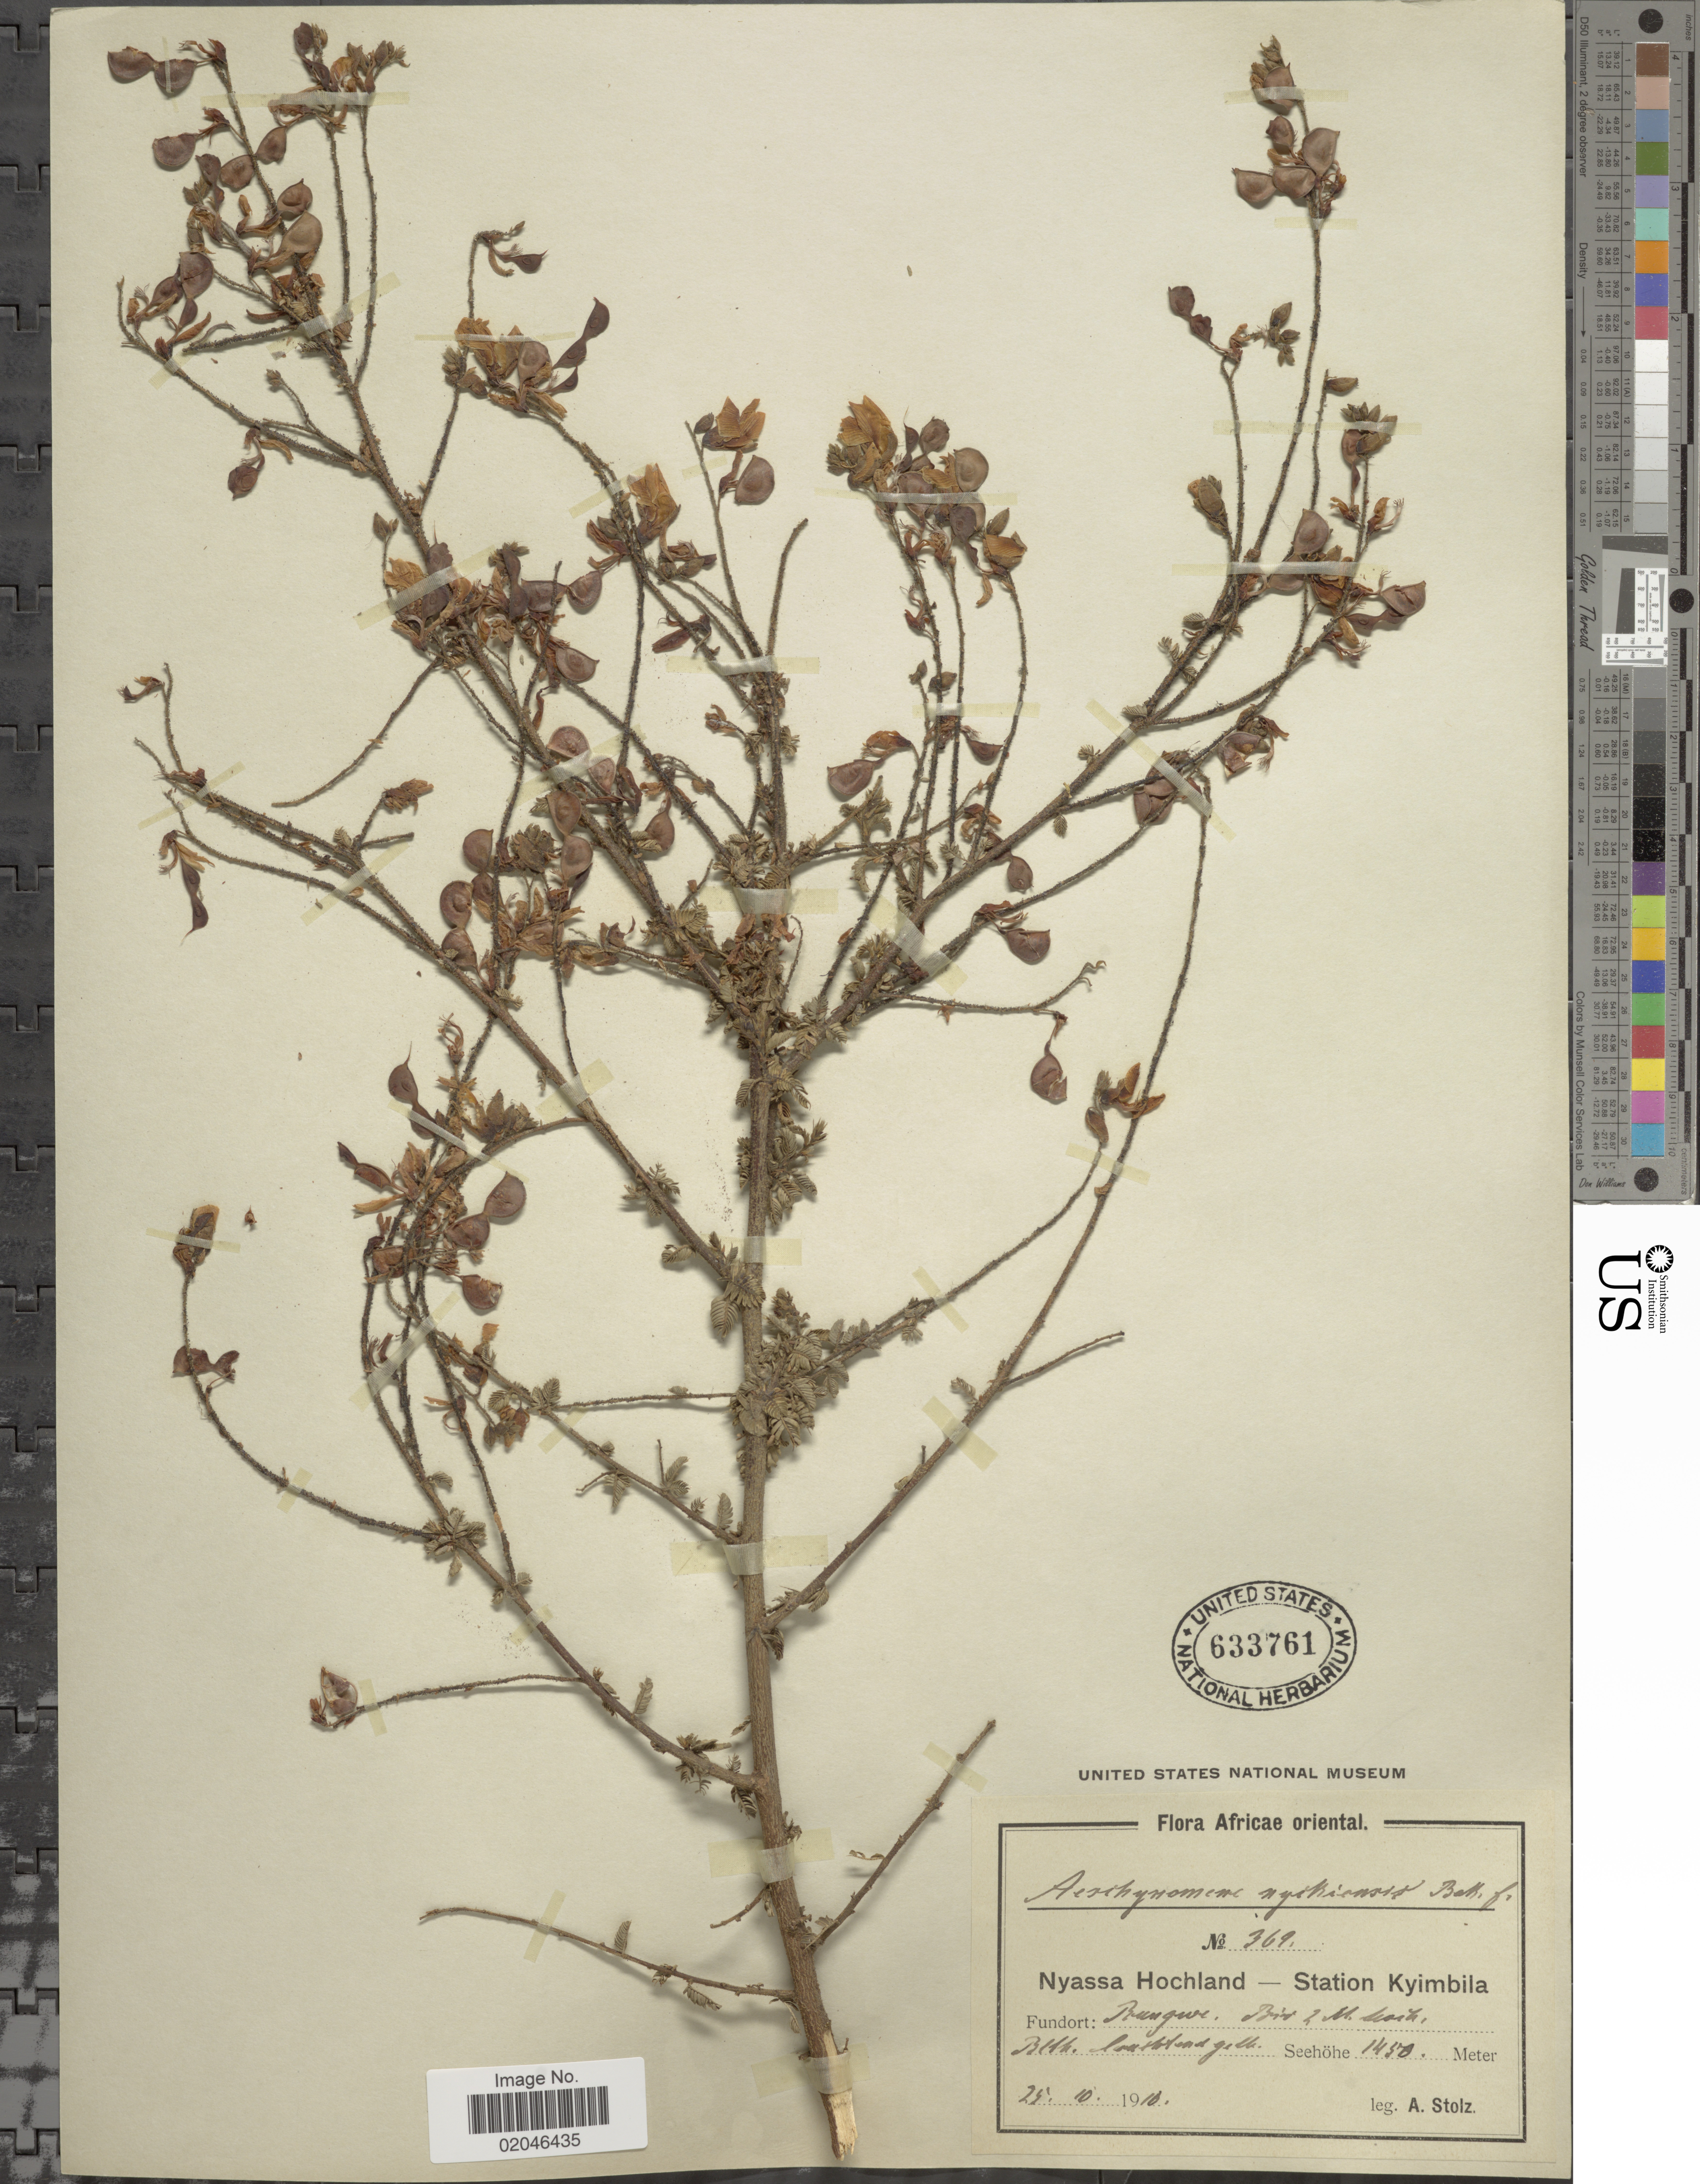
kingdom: Plantae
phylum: Tracheophyta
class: Magnoliopsida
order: Fabales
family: Fabaceae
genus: Aeschynomene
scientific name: Aeschynomene nyikensis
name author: Baker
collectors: A. Stolz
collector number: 369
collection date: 1910-10-25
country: Tanzania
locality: Nyassa Hochland - Station Kyimbila. [illegible text]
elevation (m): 1450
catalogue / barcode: US 633761